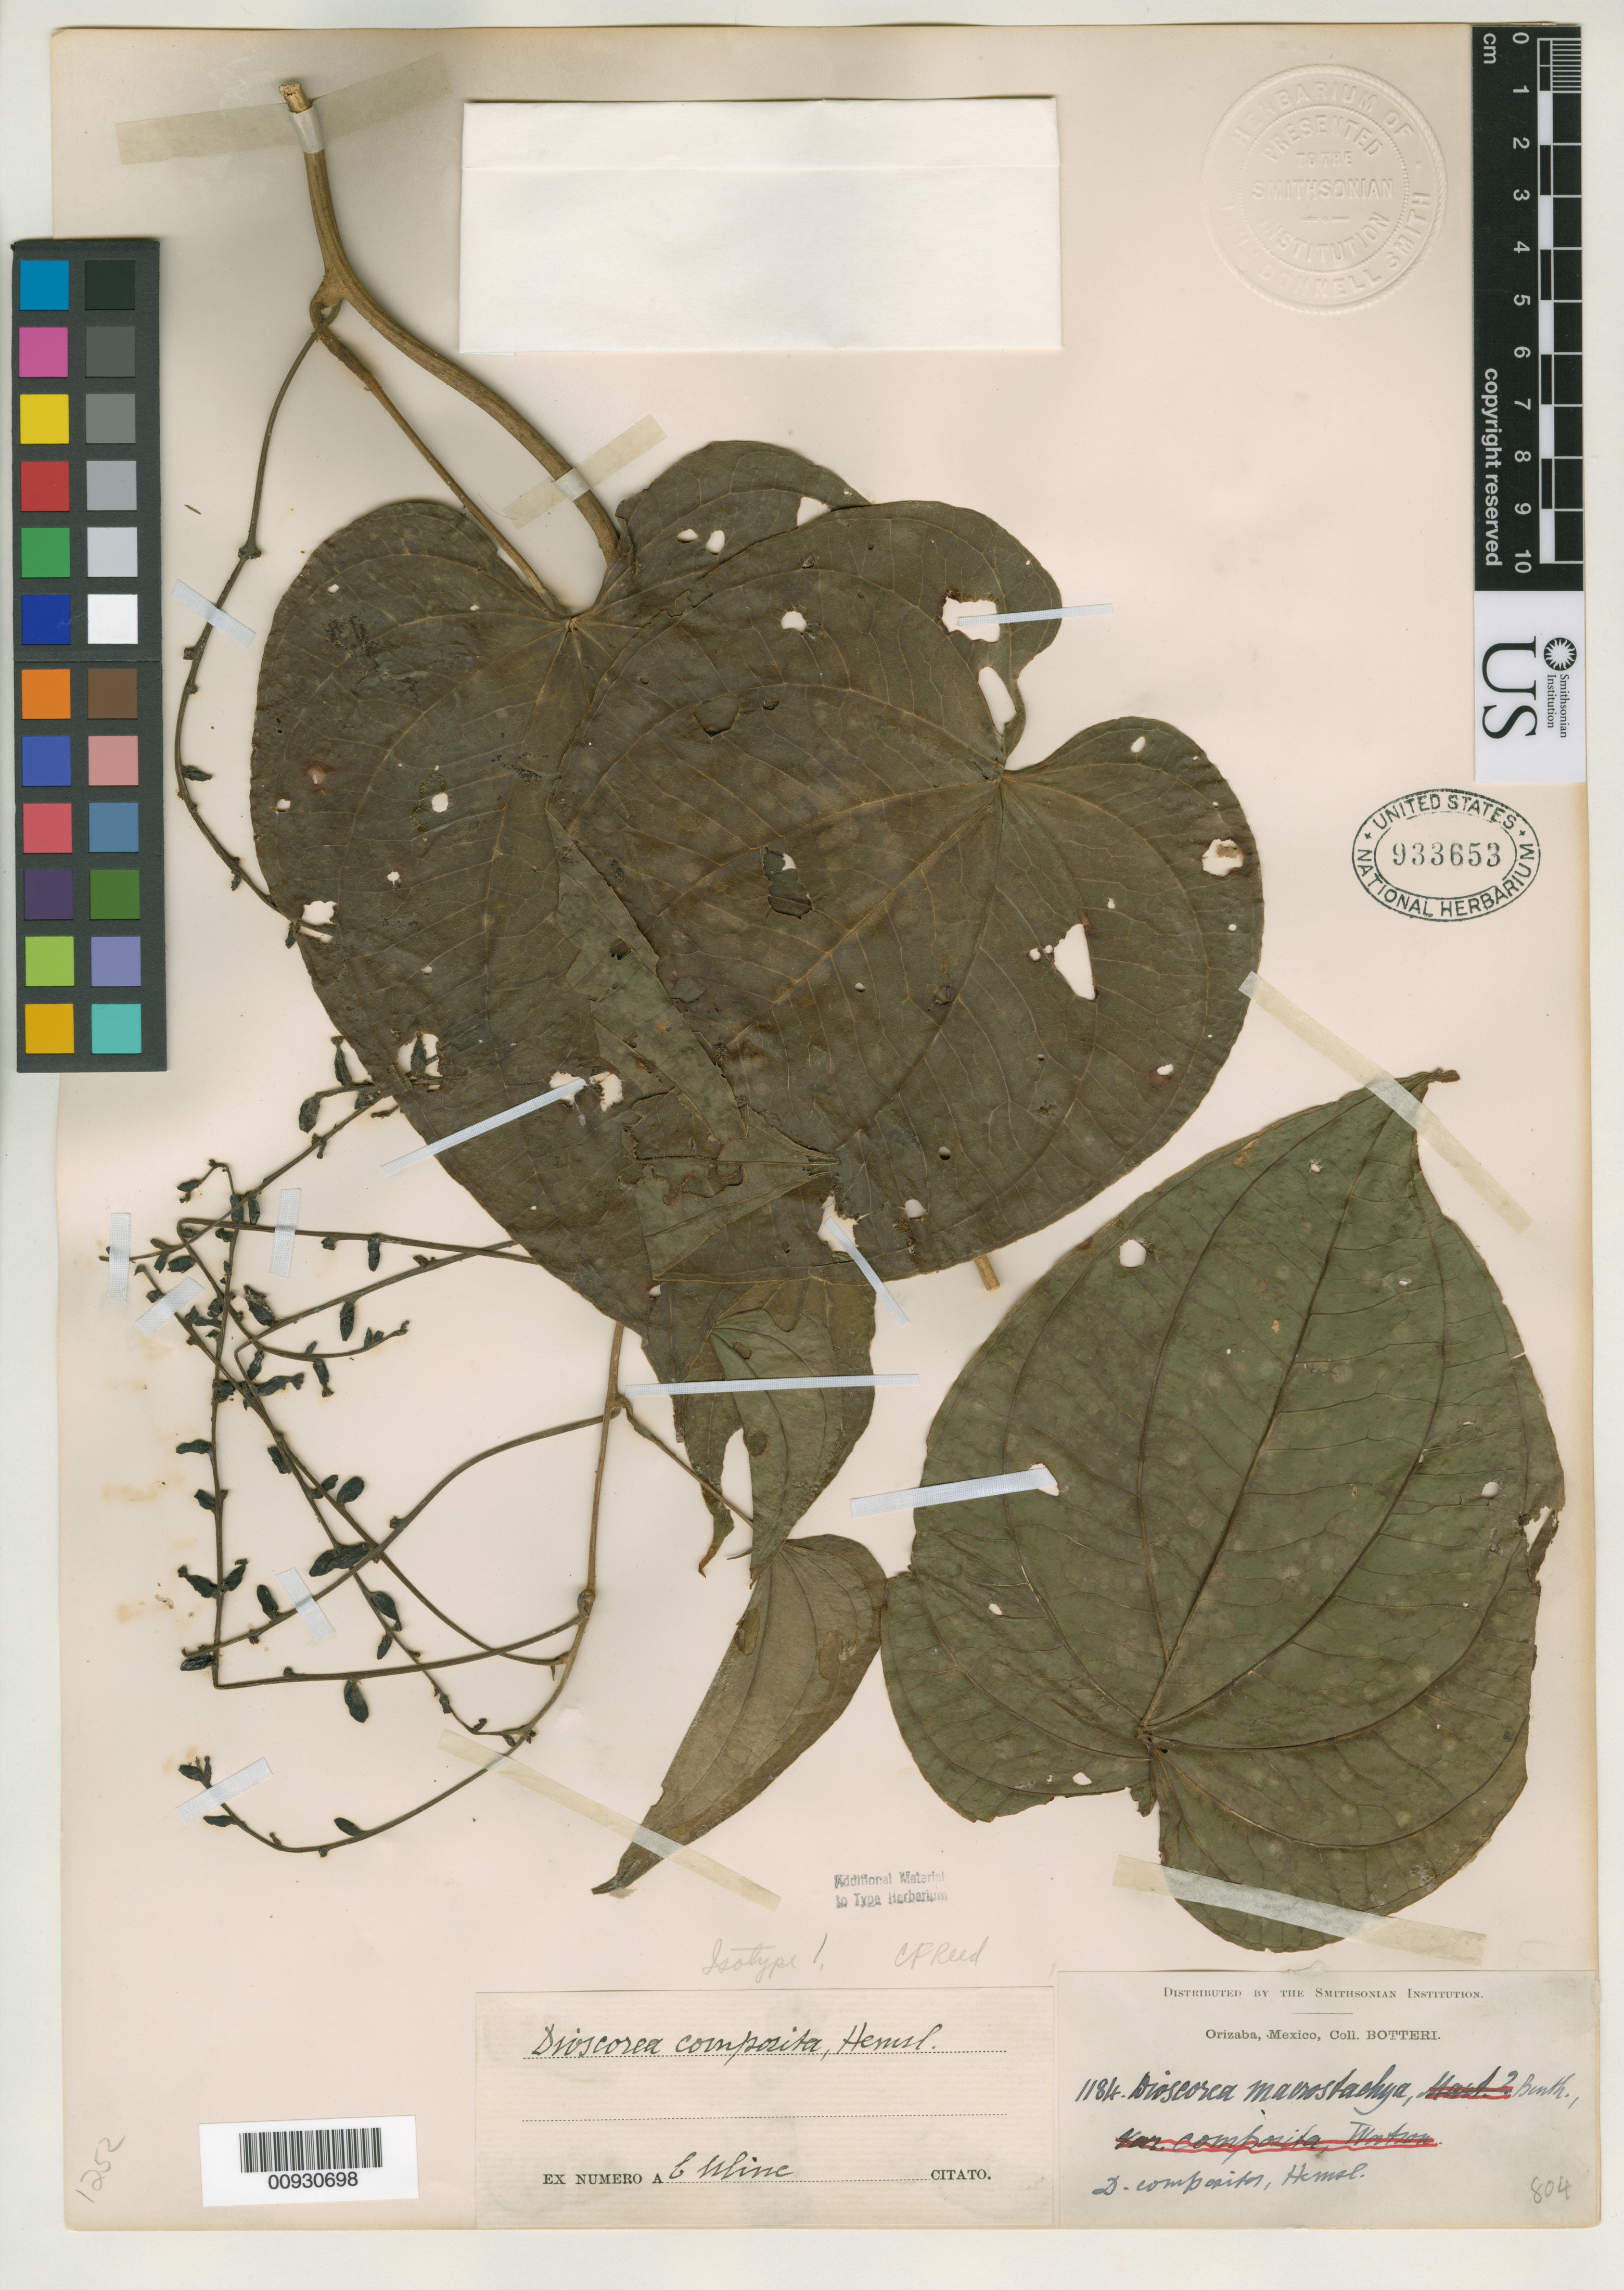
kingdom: Plantae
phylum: Tracheophyta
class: Liliopsida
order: Dioscoreales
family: Dioscoreaceae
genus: Dioscorea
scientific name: Dioscorea composita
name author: Hemsl.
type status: Isotype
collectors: M. Botteri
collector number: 1184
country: Mexico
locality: Orizaba.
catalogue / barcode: US 933653